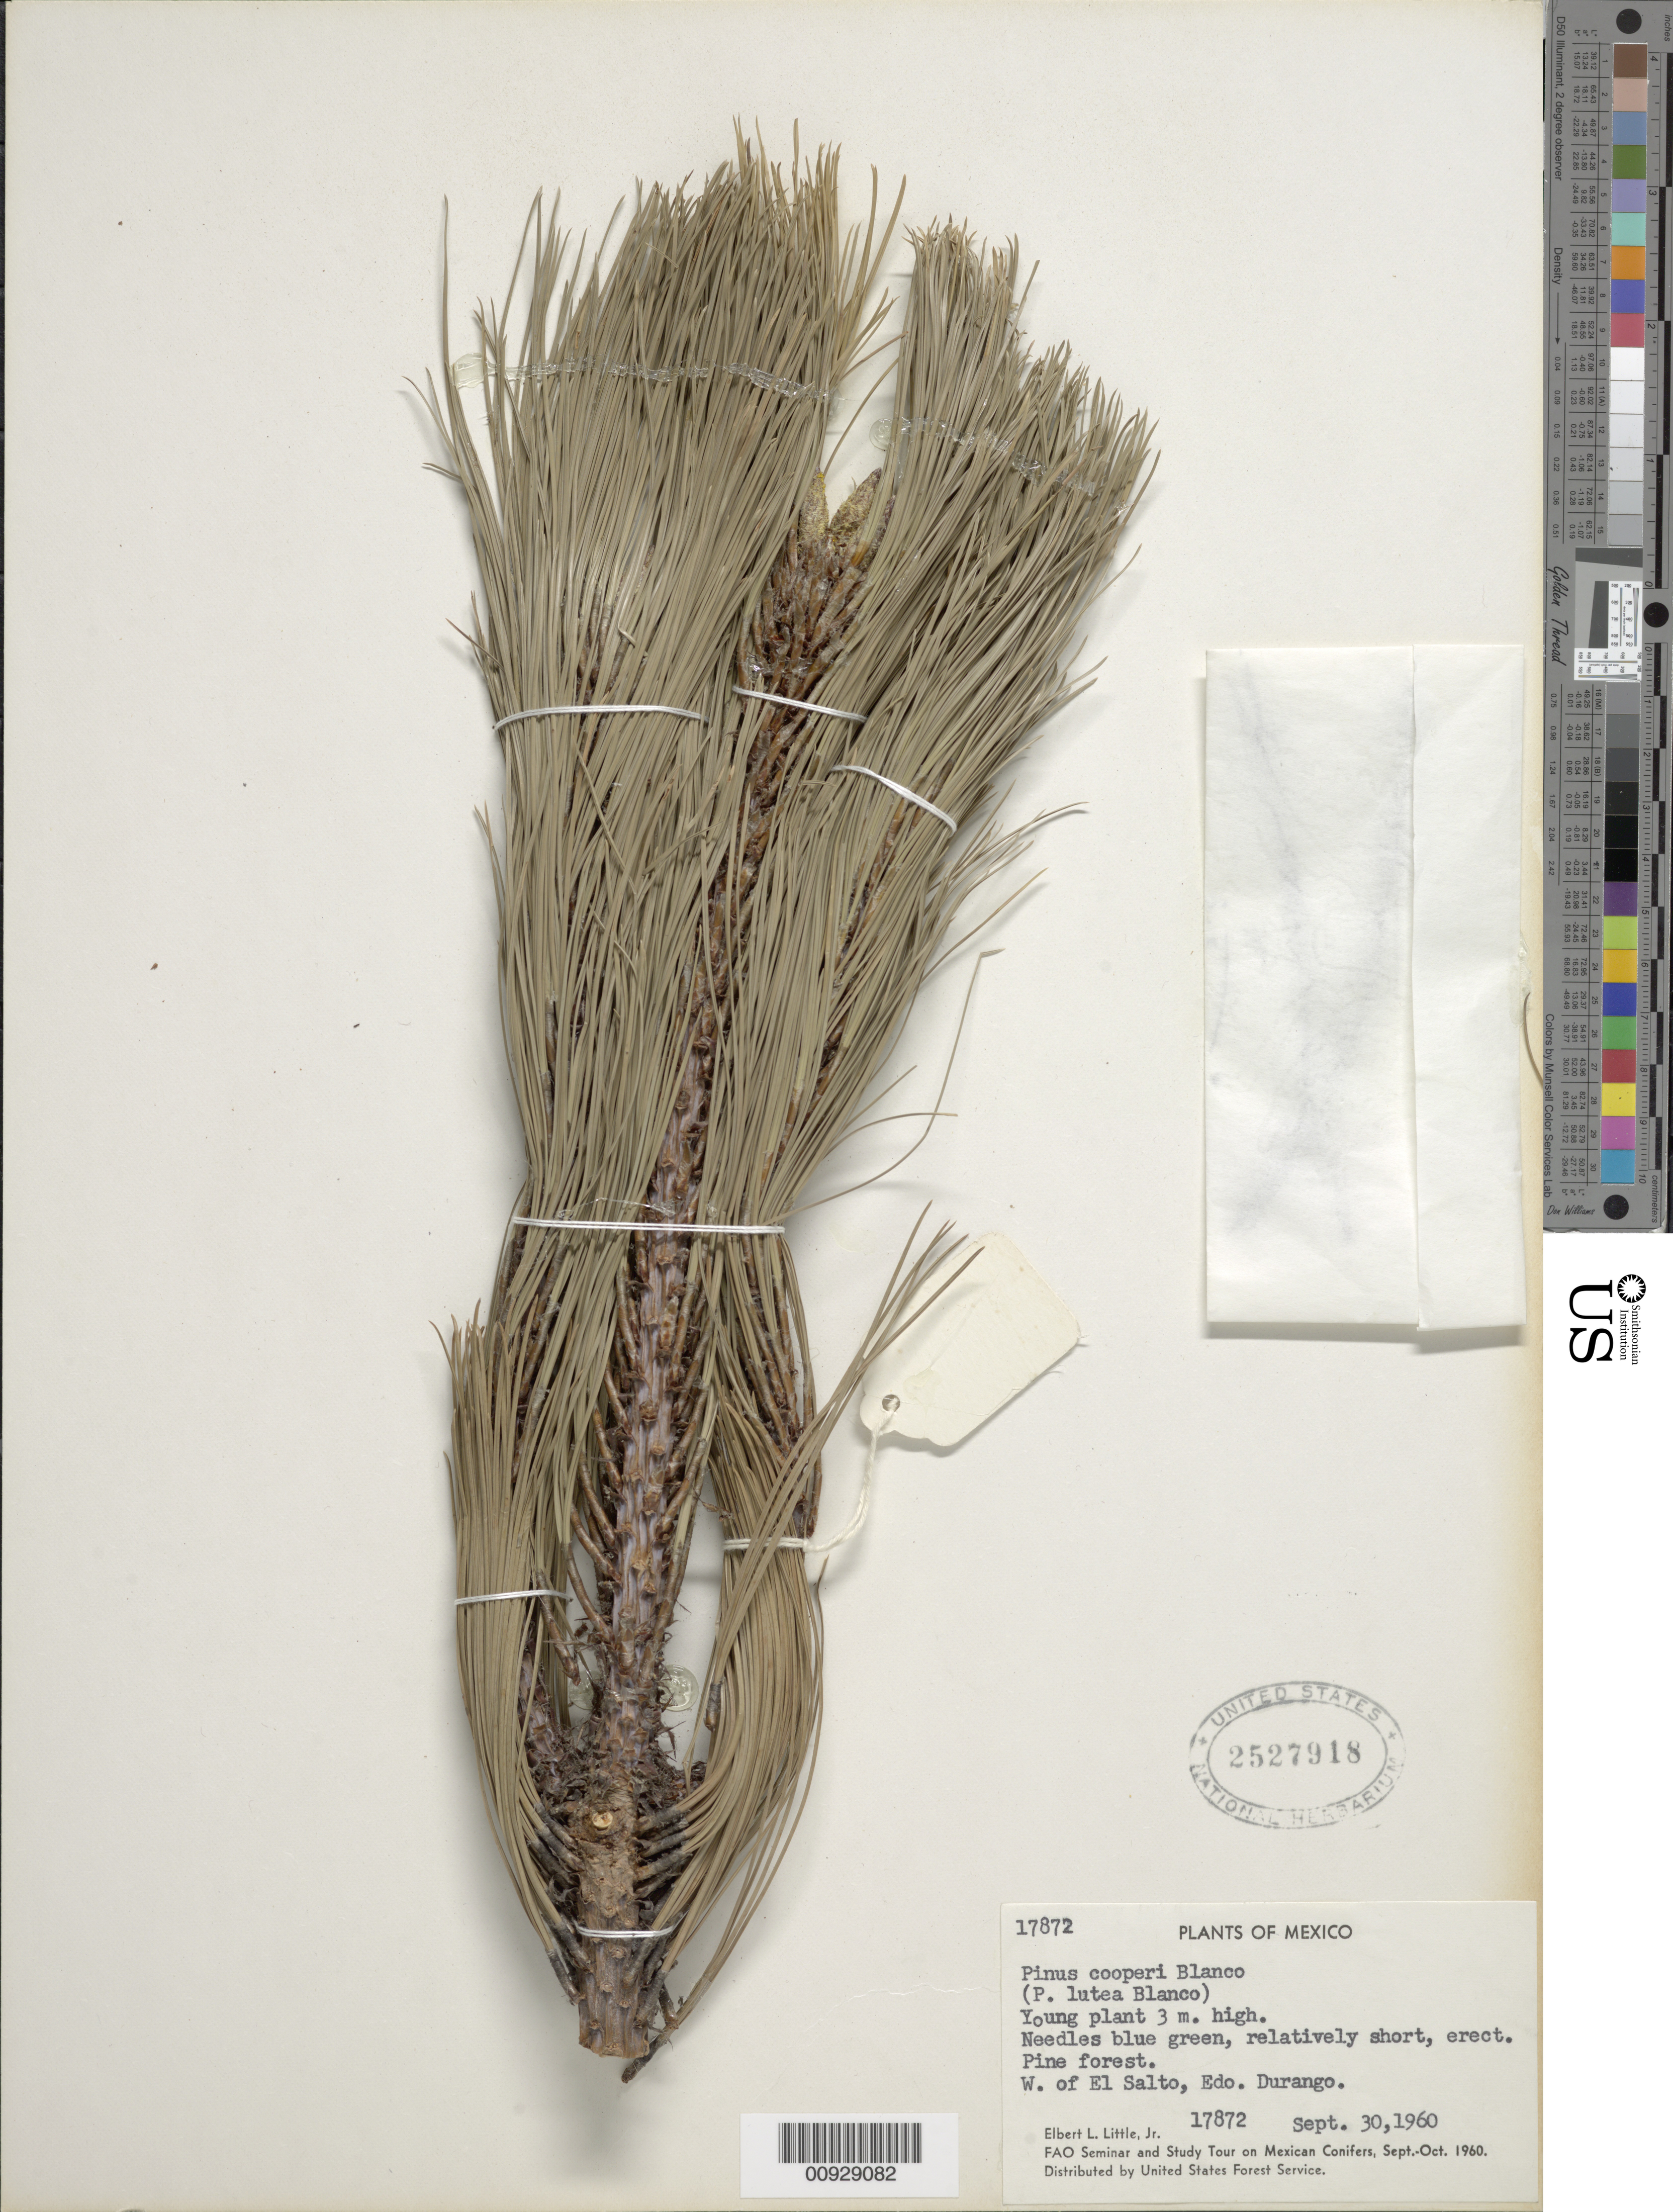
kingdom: Plantae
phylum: Tracheophyta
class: Pinopsida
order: Pinales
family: Pinaceae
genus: Pinus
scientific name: Pinus cooperi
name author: C.E. Blanco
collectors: E. L. Little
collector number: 17872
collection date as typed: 30 Sep 1960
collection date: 1960-09-30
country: Mexico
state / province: Durango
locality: W of El Salto.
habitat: Pine forest.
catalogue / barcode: US 2527918